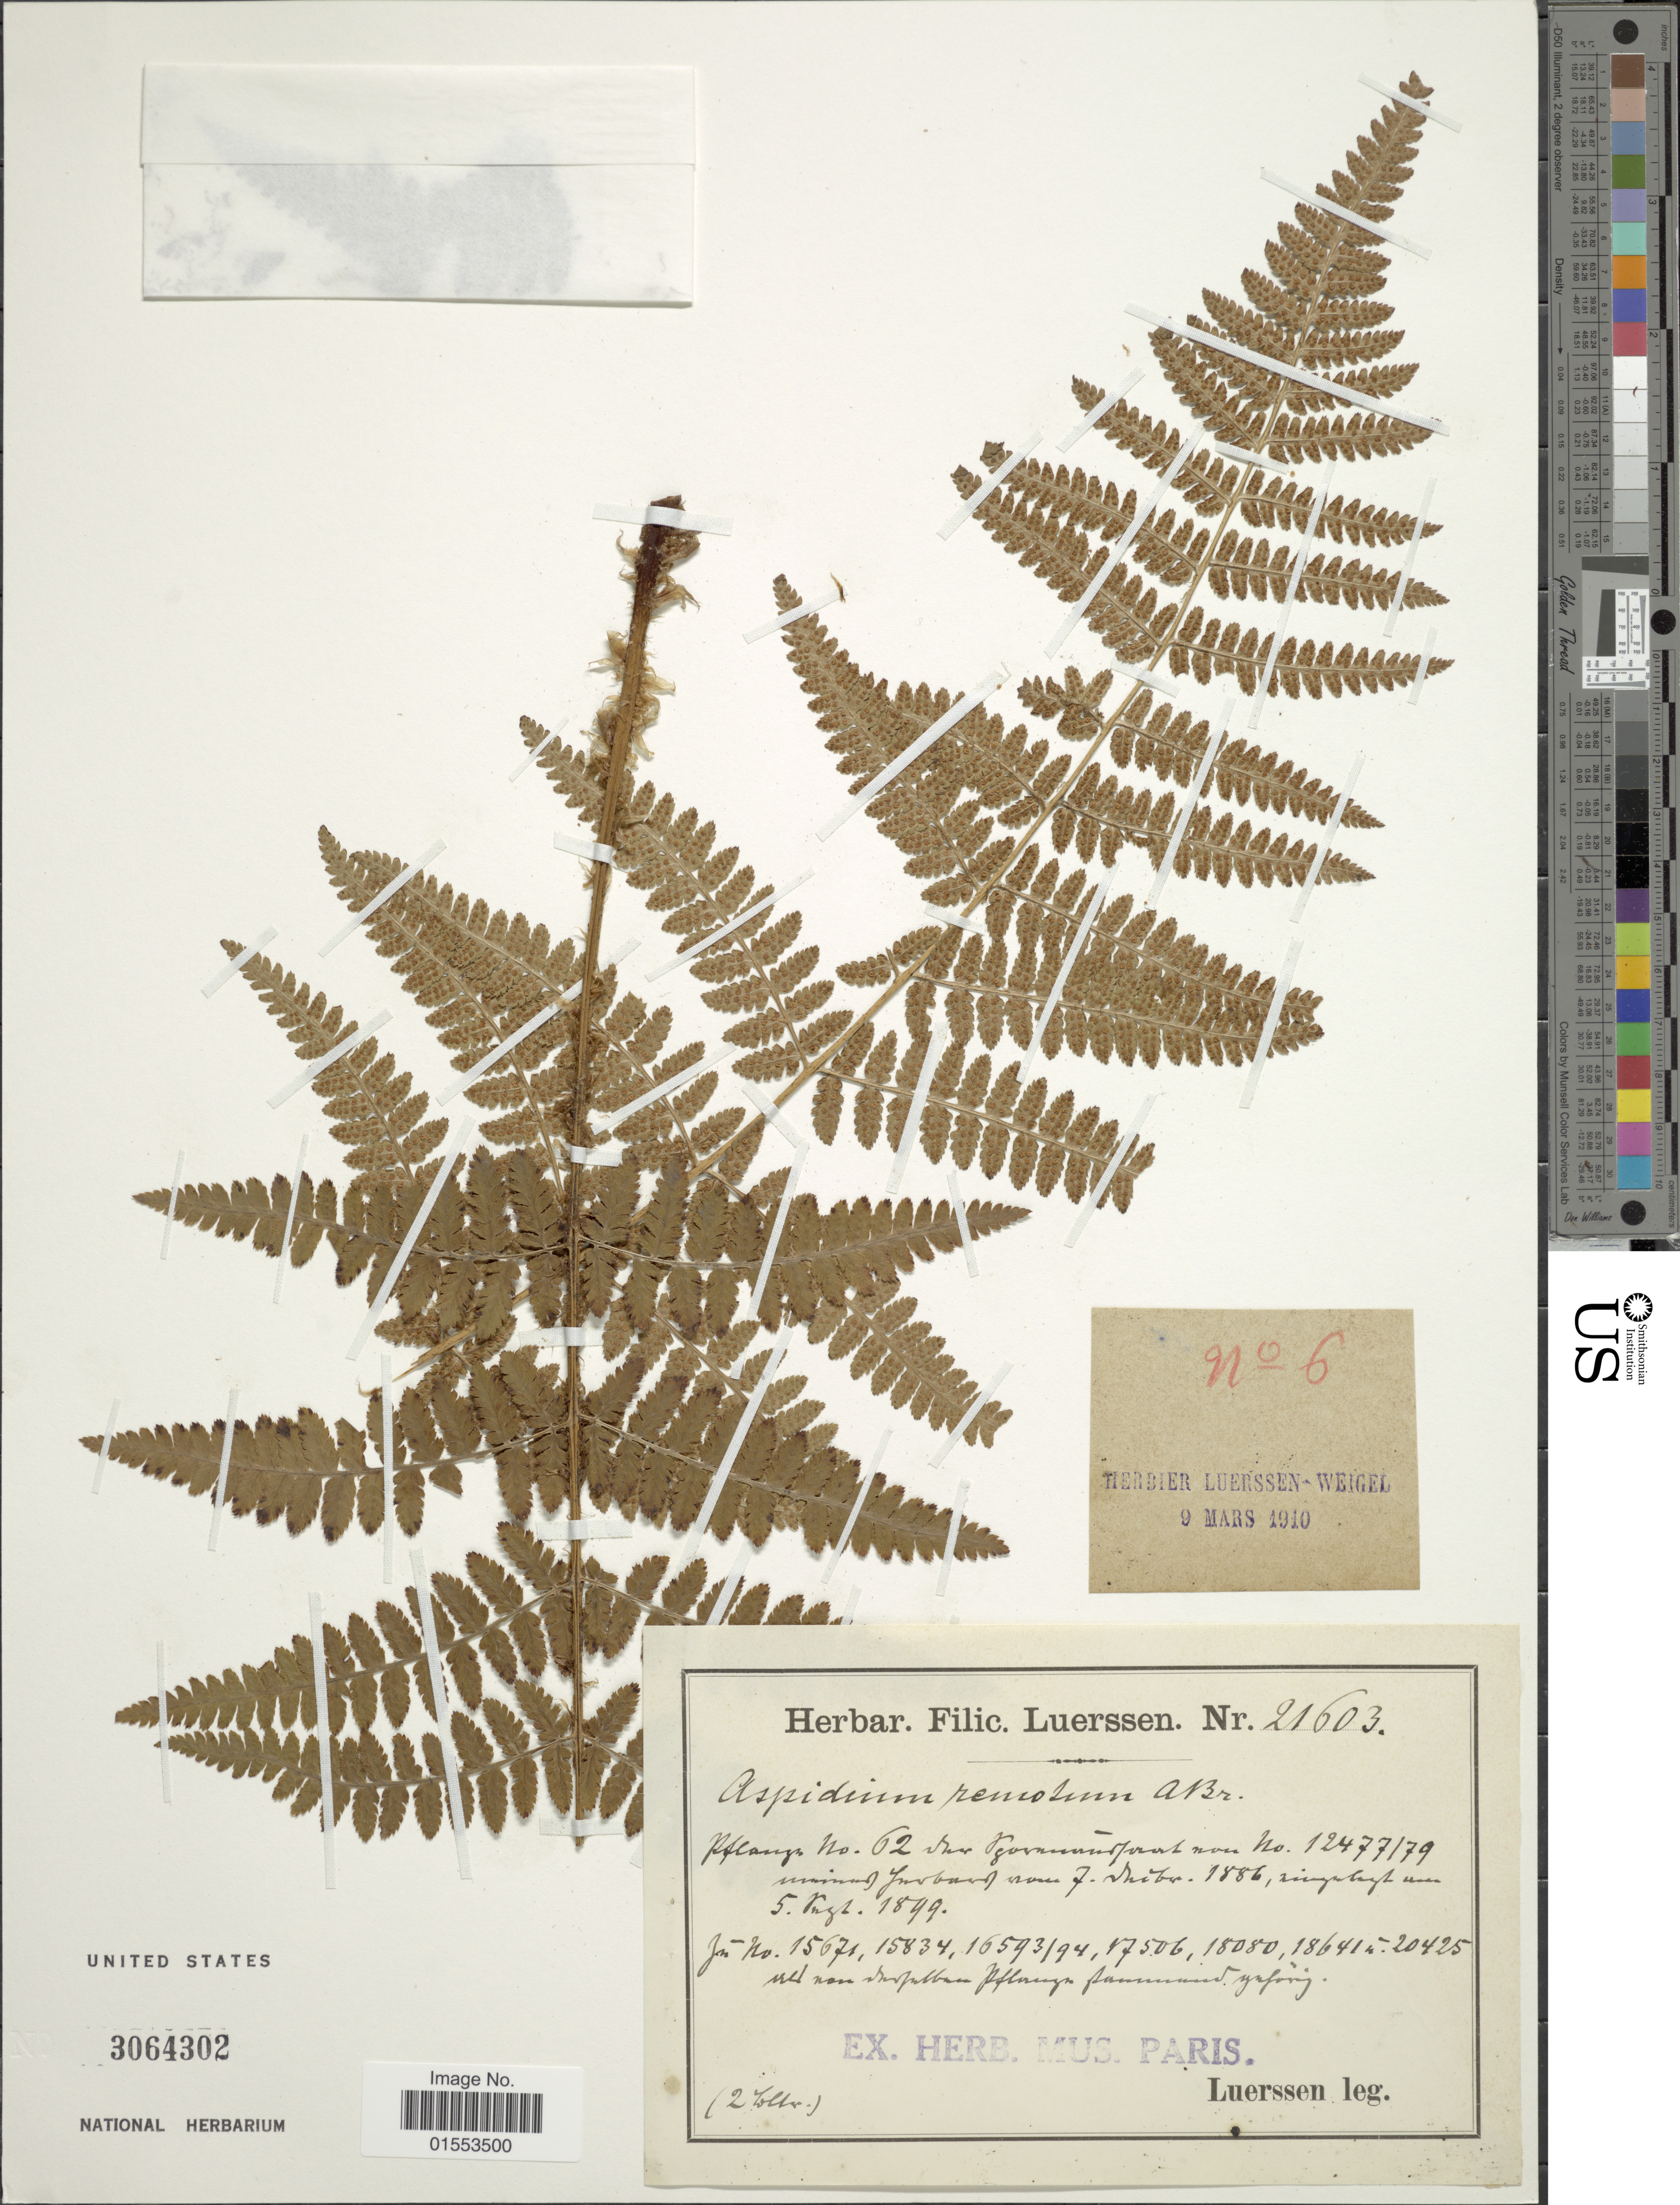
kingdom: Plantae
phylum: Tracheophyta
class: Polypodiopsida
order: Polypodiales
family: Dryopteridaceae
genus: Dryopteris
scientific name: Dryopteris remota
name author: (A. Braun) Hayek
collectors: C. Luerssen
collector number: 21603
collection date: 1886-12-07/1899-03-05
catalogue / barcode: US 3064302